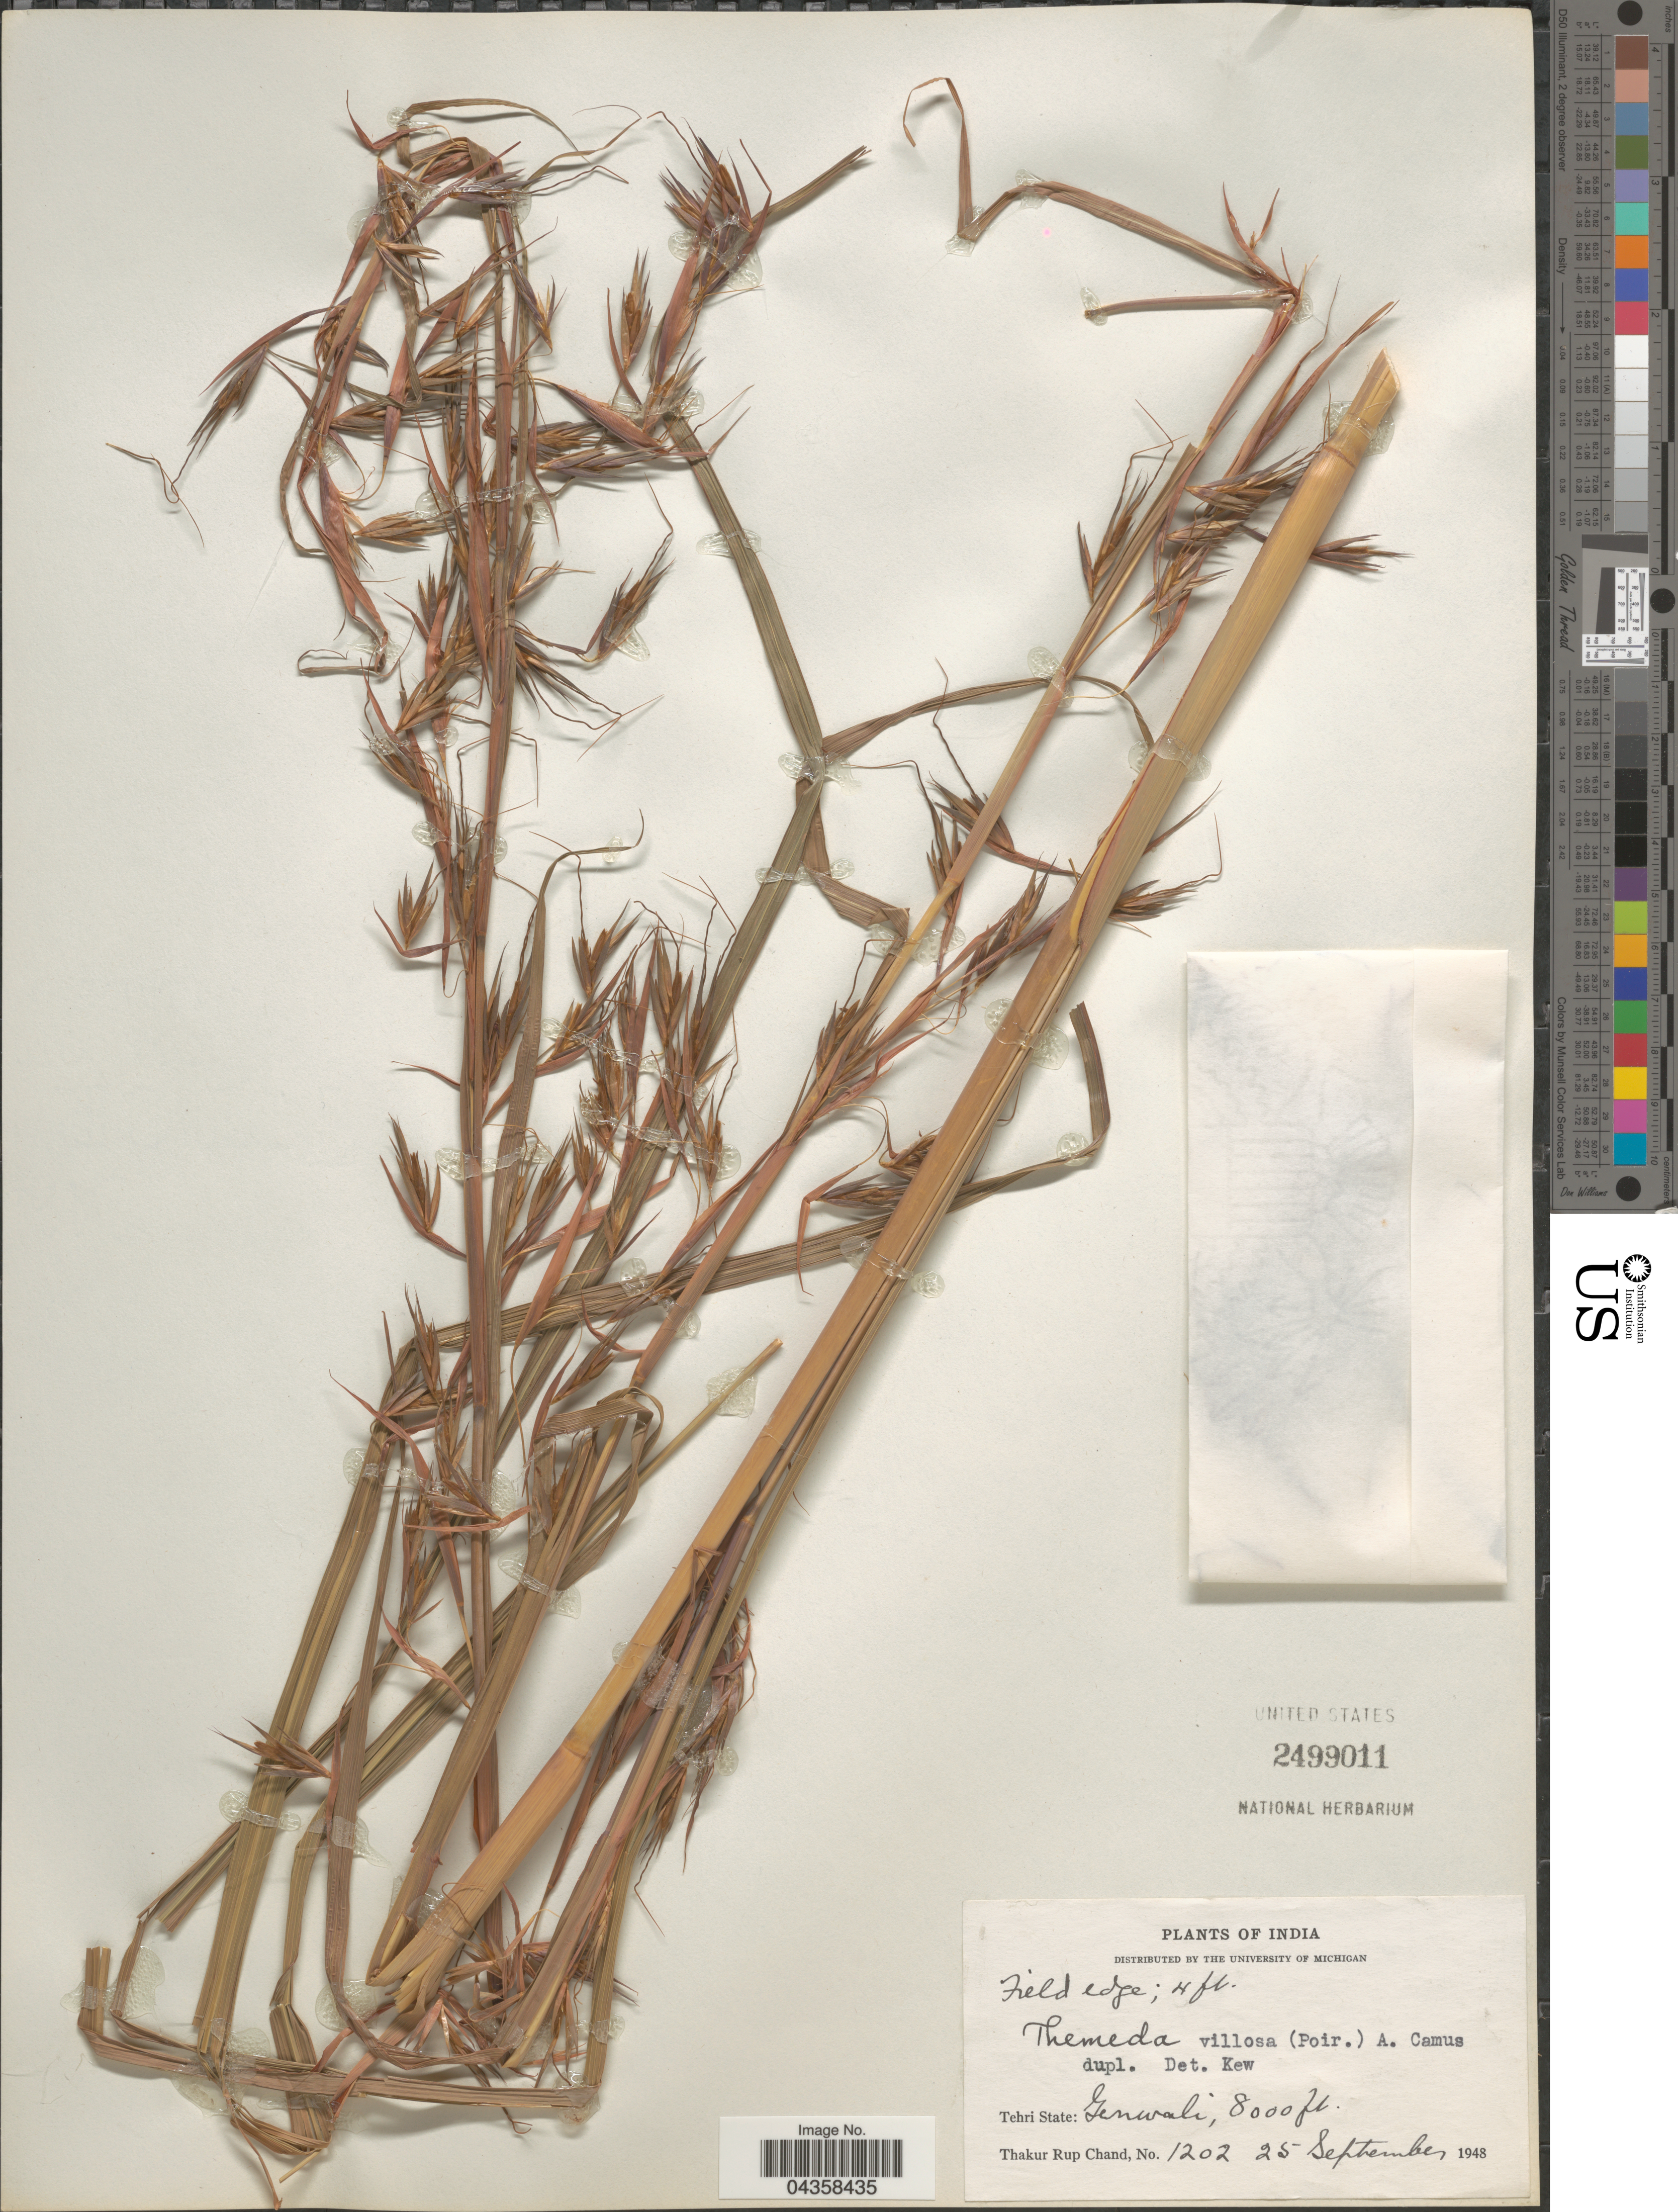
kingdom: Plantae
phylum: Tracheophyta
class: Liliopsida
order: Poales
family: Poaceae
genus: Themeda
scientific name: Themeda villosa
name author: (Lam.) A. Camus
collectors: T. R. Chand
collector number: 1202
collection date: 1948-09-25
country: India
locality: Tehri State: Genwali.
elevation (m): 2438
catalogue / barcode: US 2499011